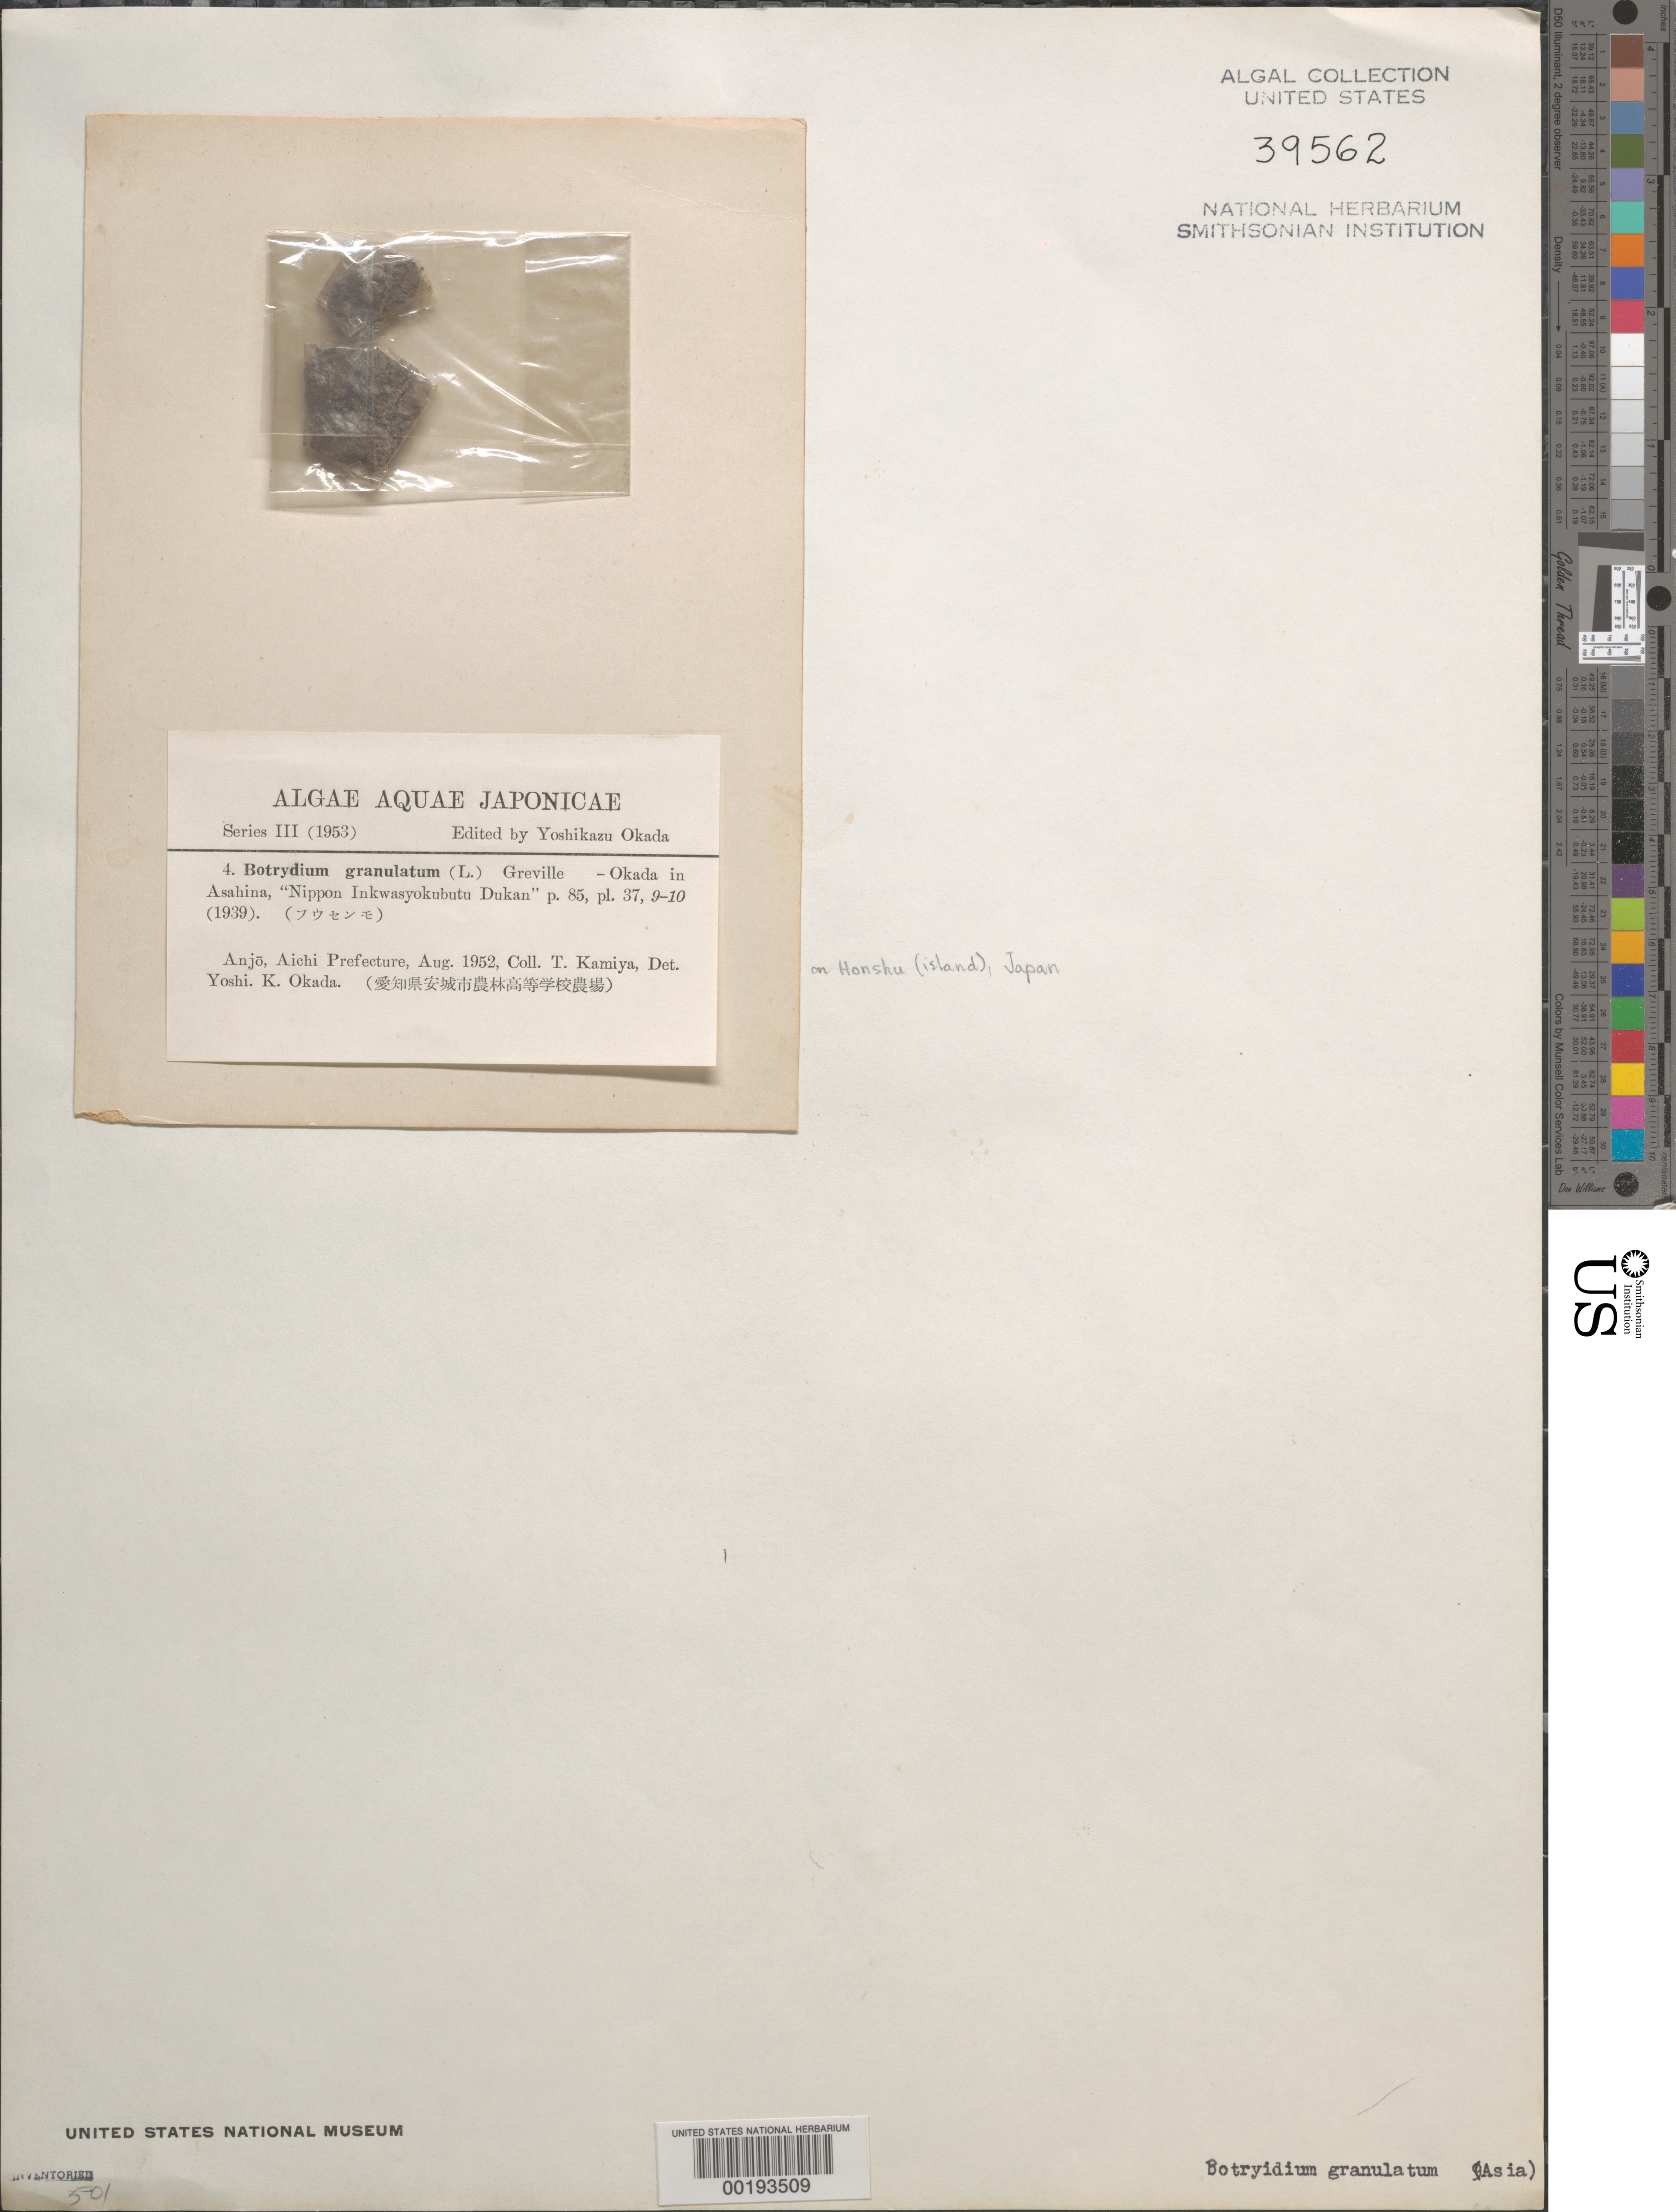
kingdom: Chromista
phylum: Ochrophyta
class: Xanthophyceae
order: Botrydiales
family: Botrydiaceae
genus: Botrydium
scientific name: Botrydium granulatum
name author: (L.) Greville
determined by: Okada, Y. K.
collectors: T. Kamiya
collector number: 4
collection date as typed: Aug 1952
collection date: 1952-08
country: Japan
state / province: Aiti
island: Honshu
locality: Anjo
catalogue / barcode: US 39562